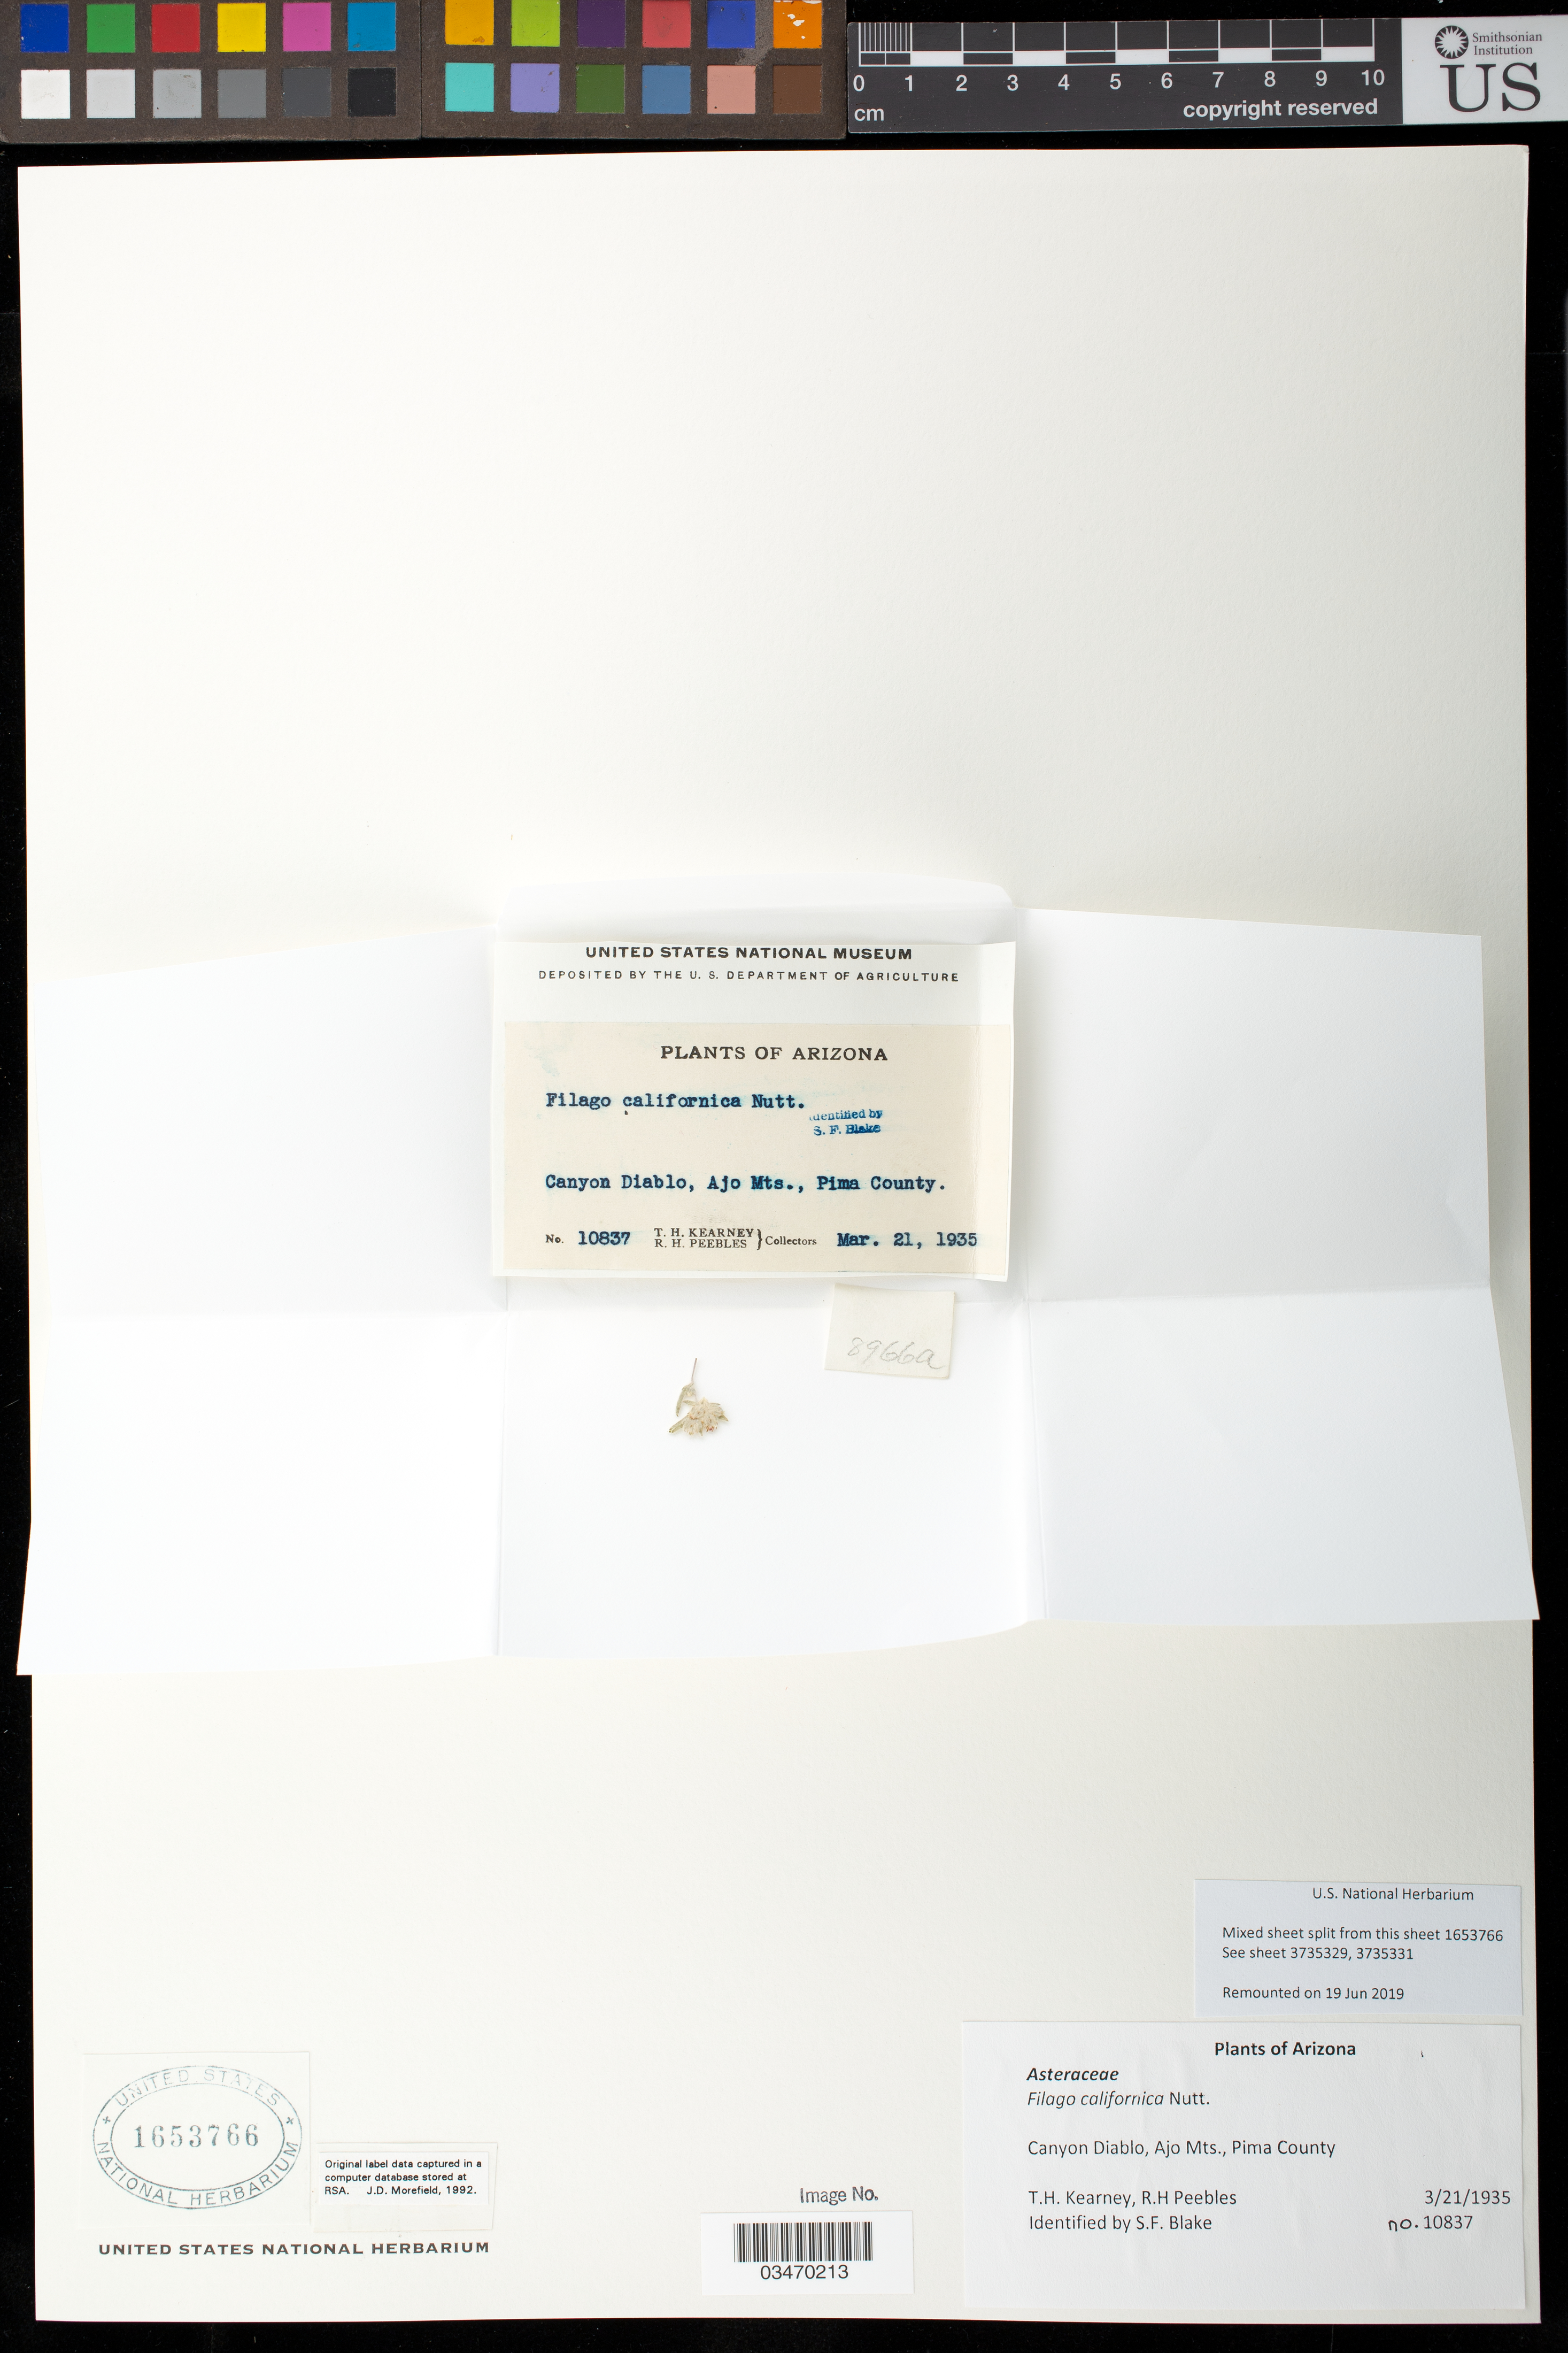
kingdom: Plantae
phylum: Tracheophyta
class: Magnoliopsida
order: Asterales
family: Asteraceae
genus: Filago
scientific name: Filago californica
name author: Nutt.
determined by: Blake, Sydney F.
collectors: T. H. Kearney & R. H. Peebles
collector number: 10837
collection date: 1935-03-21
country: United States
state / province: Arizona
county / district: Pima County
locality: Canyon Diablo, Ajo Mts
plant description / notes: Specimen split from mixed sheet no. 1653766. Remounted 19 Jun 2019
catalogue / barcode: US 1653766